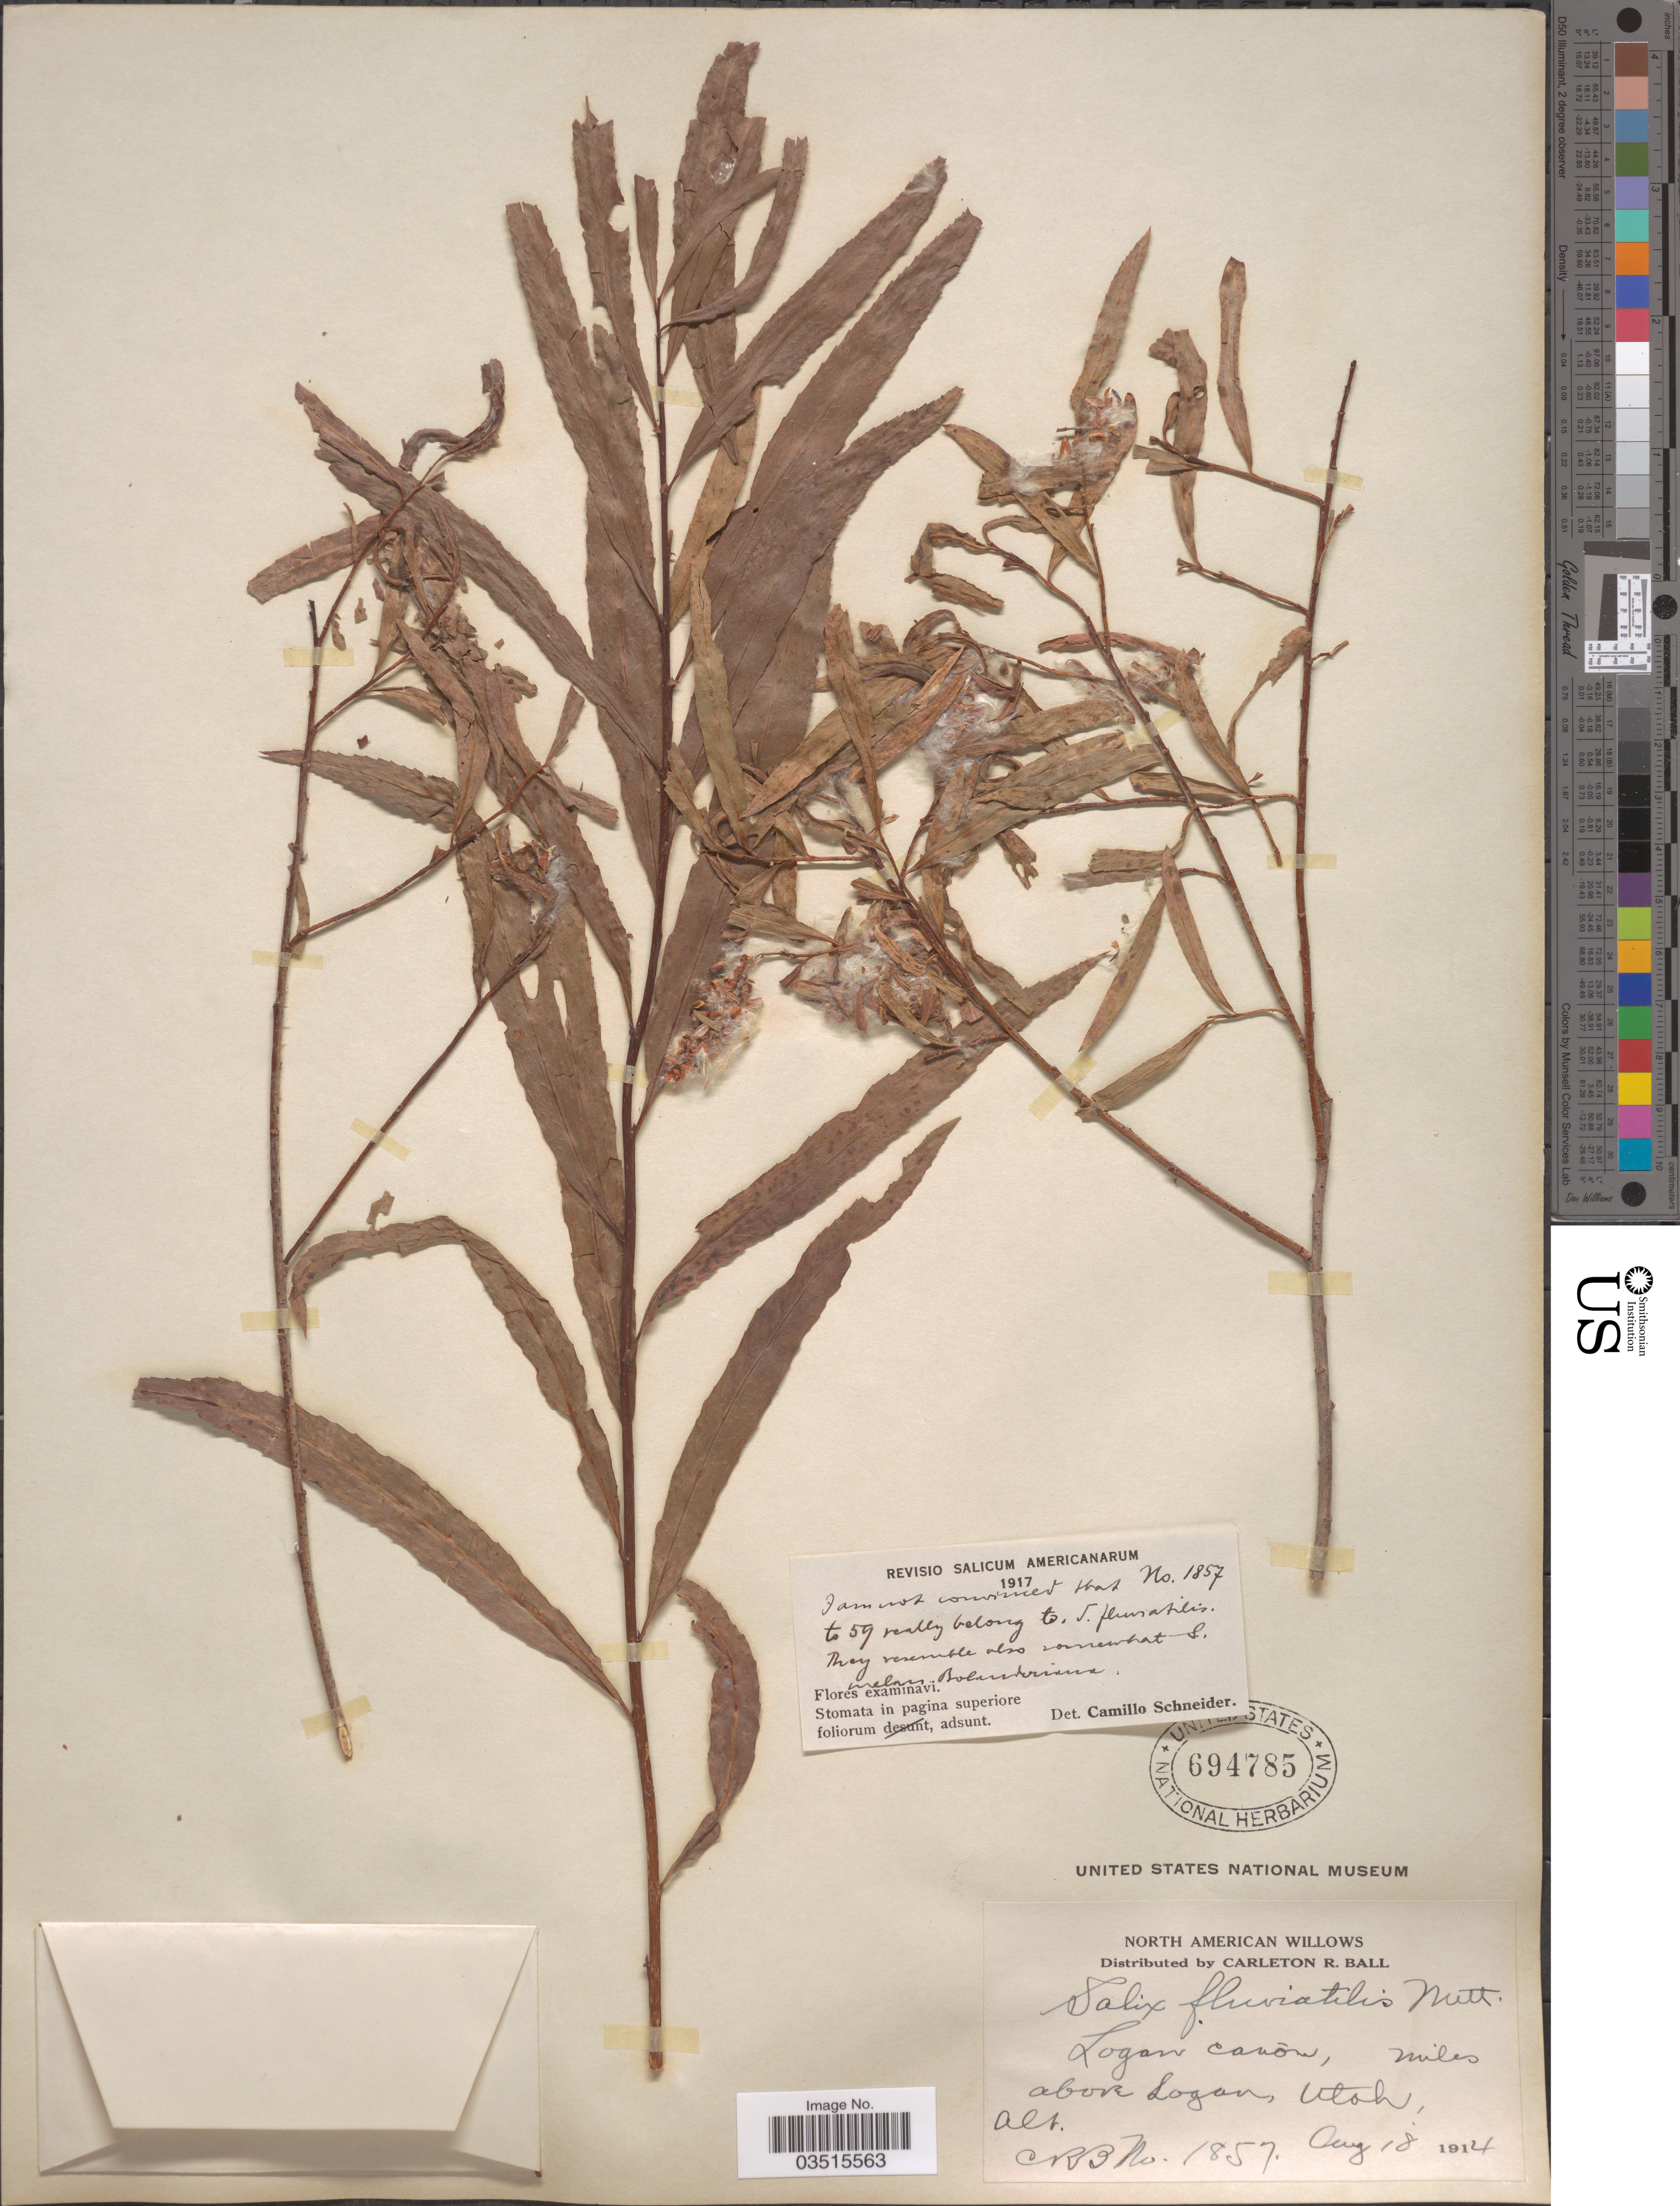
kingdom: Plantae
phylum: Tracheophyta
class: Magnoliopsida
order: Malpighiales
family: Salicaceae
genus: Salix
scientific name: Salix melanopsis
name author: Nutt.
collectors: C. R. Ball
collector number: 1857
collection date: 1914-08-18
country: United States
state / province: Utah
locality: Logan cañon, miles above Logan.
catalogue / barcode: US 694785